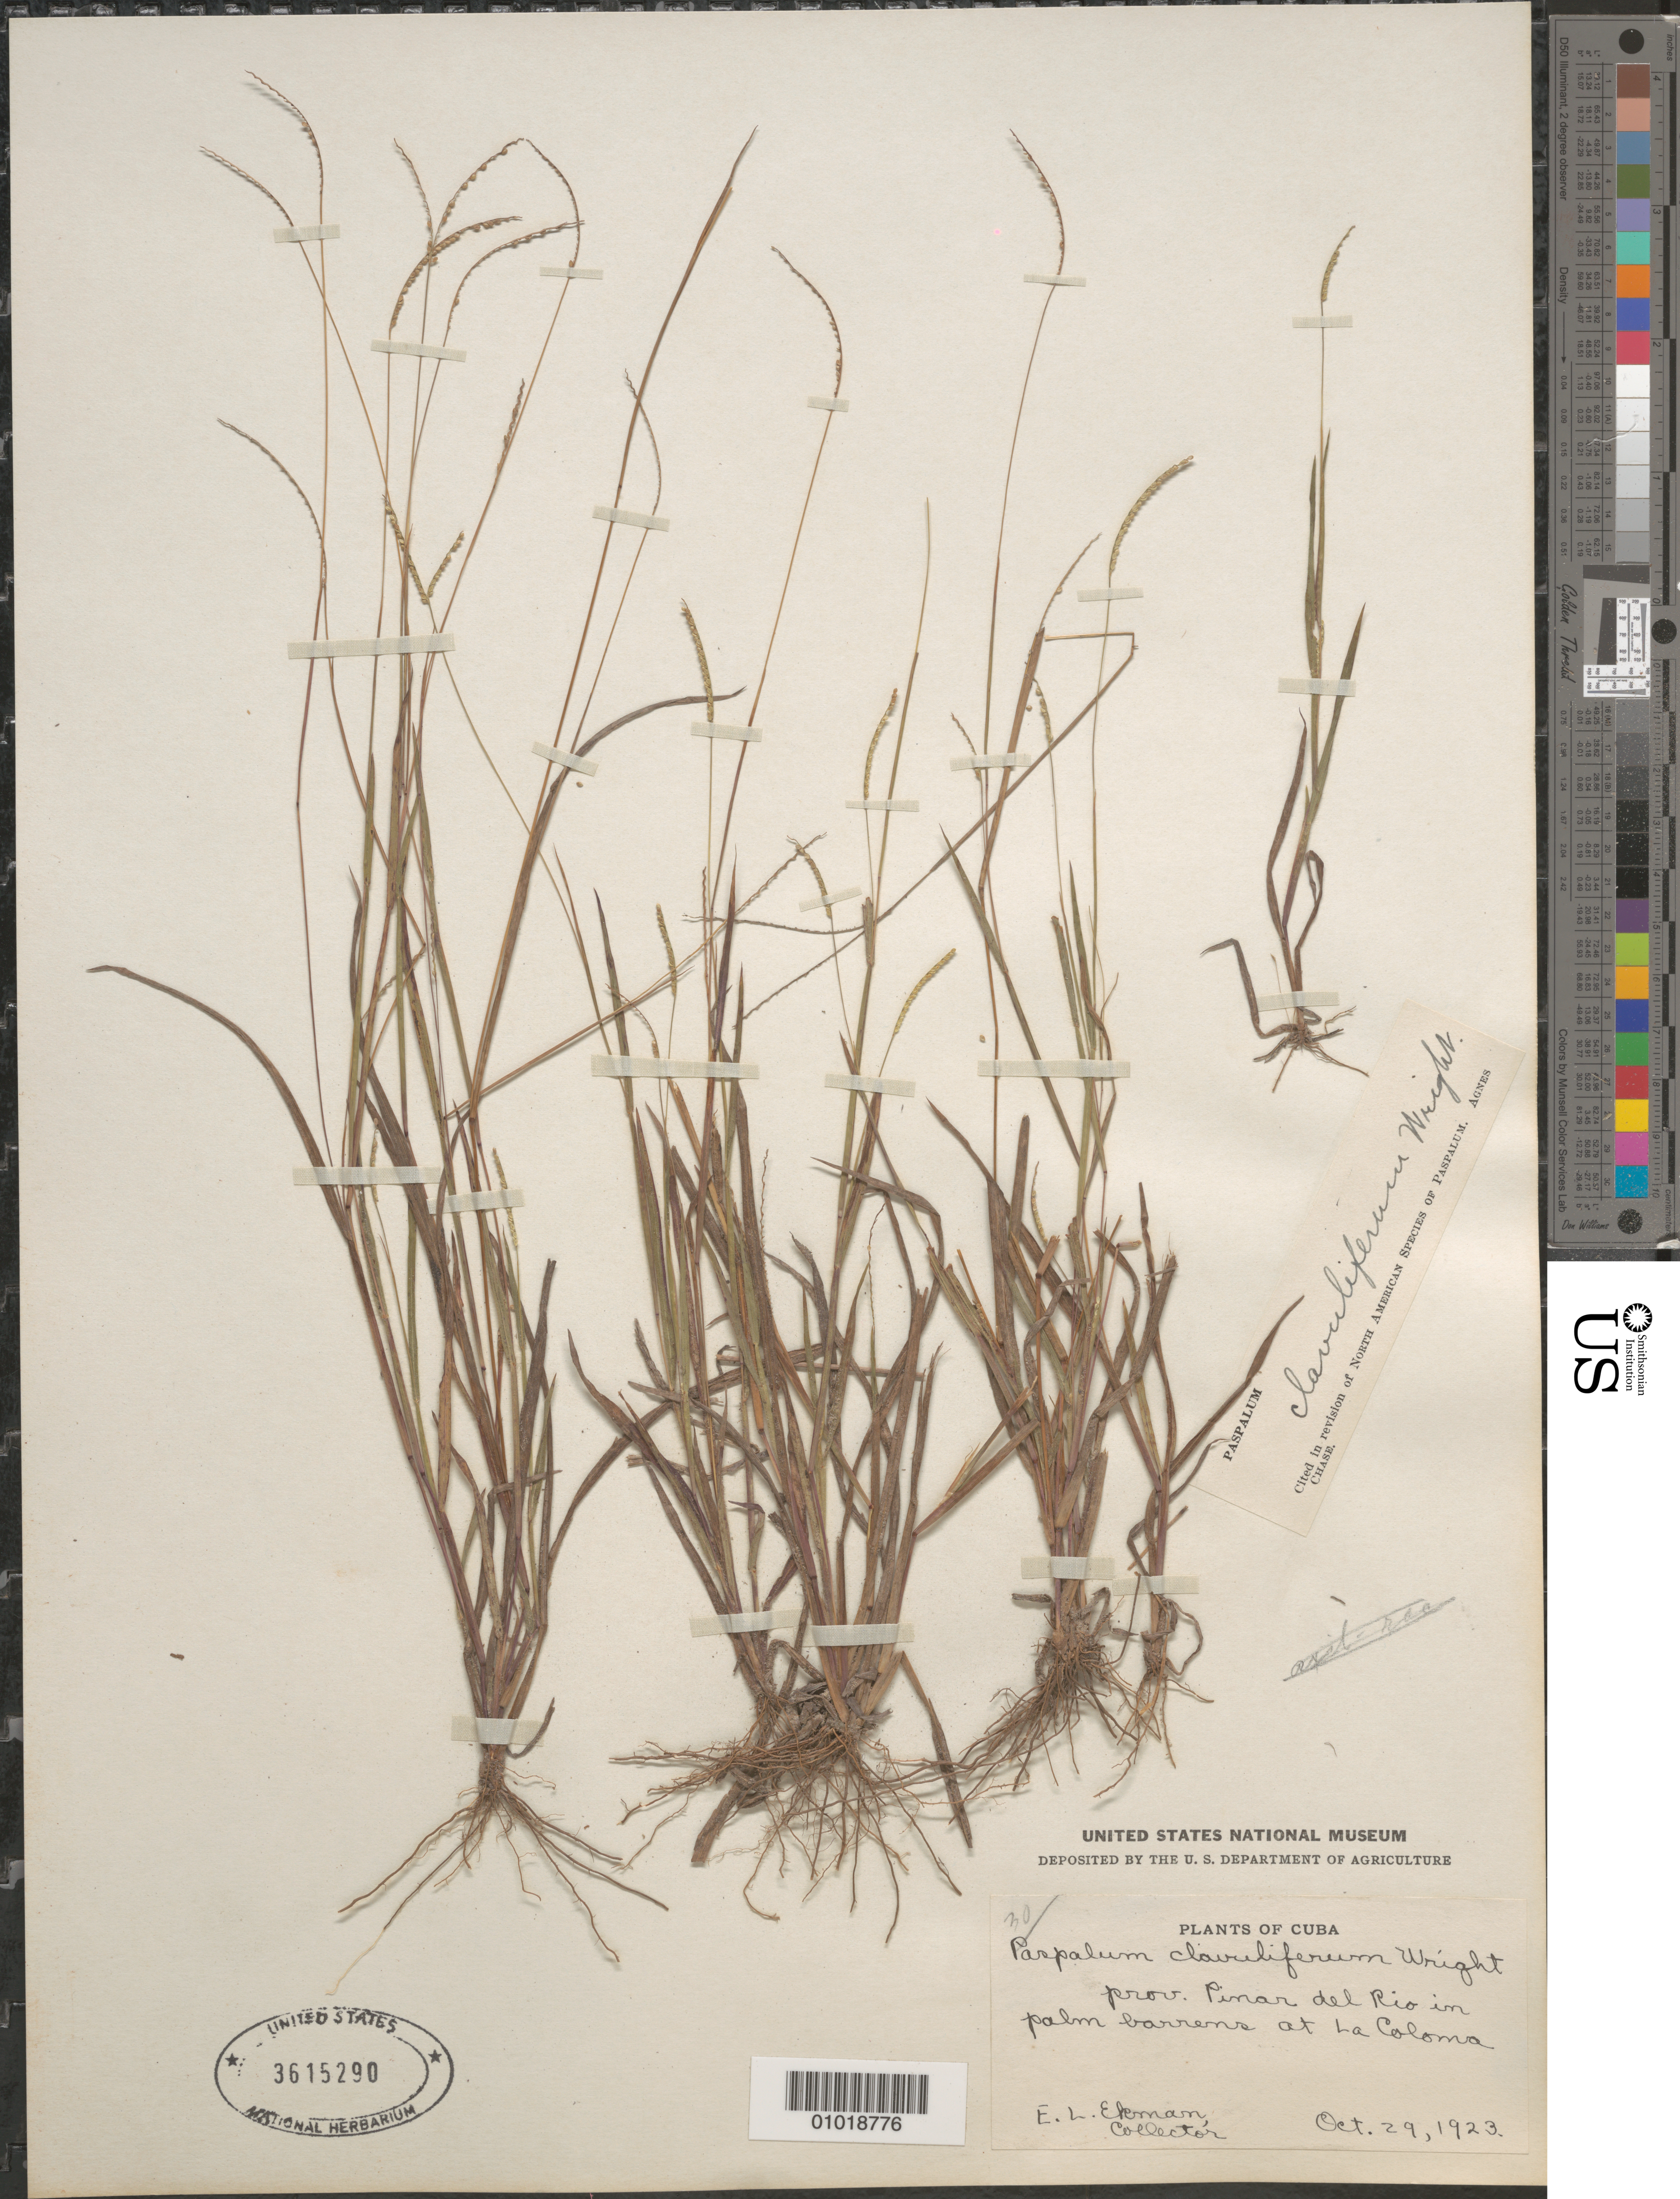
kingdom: Plantae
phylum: Tracheophyta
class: Liliopsida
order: Poales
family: Poaceae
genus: Paspalum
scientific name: Paspalum clavuliferum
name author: C. Wright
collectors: E. L. Ekman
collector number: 30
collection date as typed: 29 Oct 1923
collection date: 1923-10-29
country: Cuba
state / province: Pinar del Rio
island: Cuba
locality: La Coloma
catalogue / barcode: US 3615289